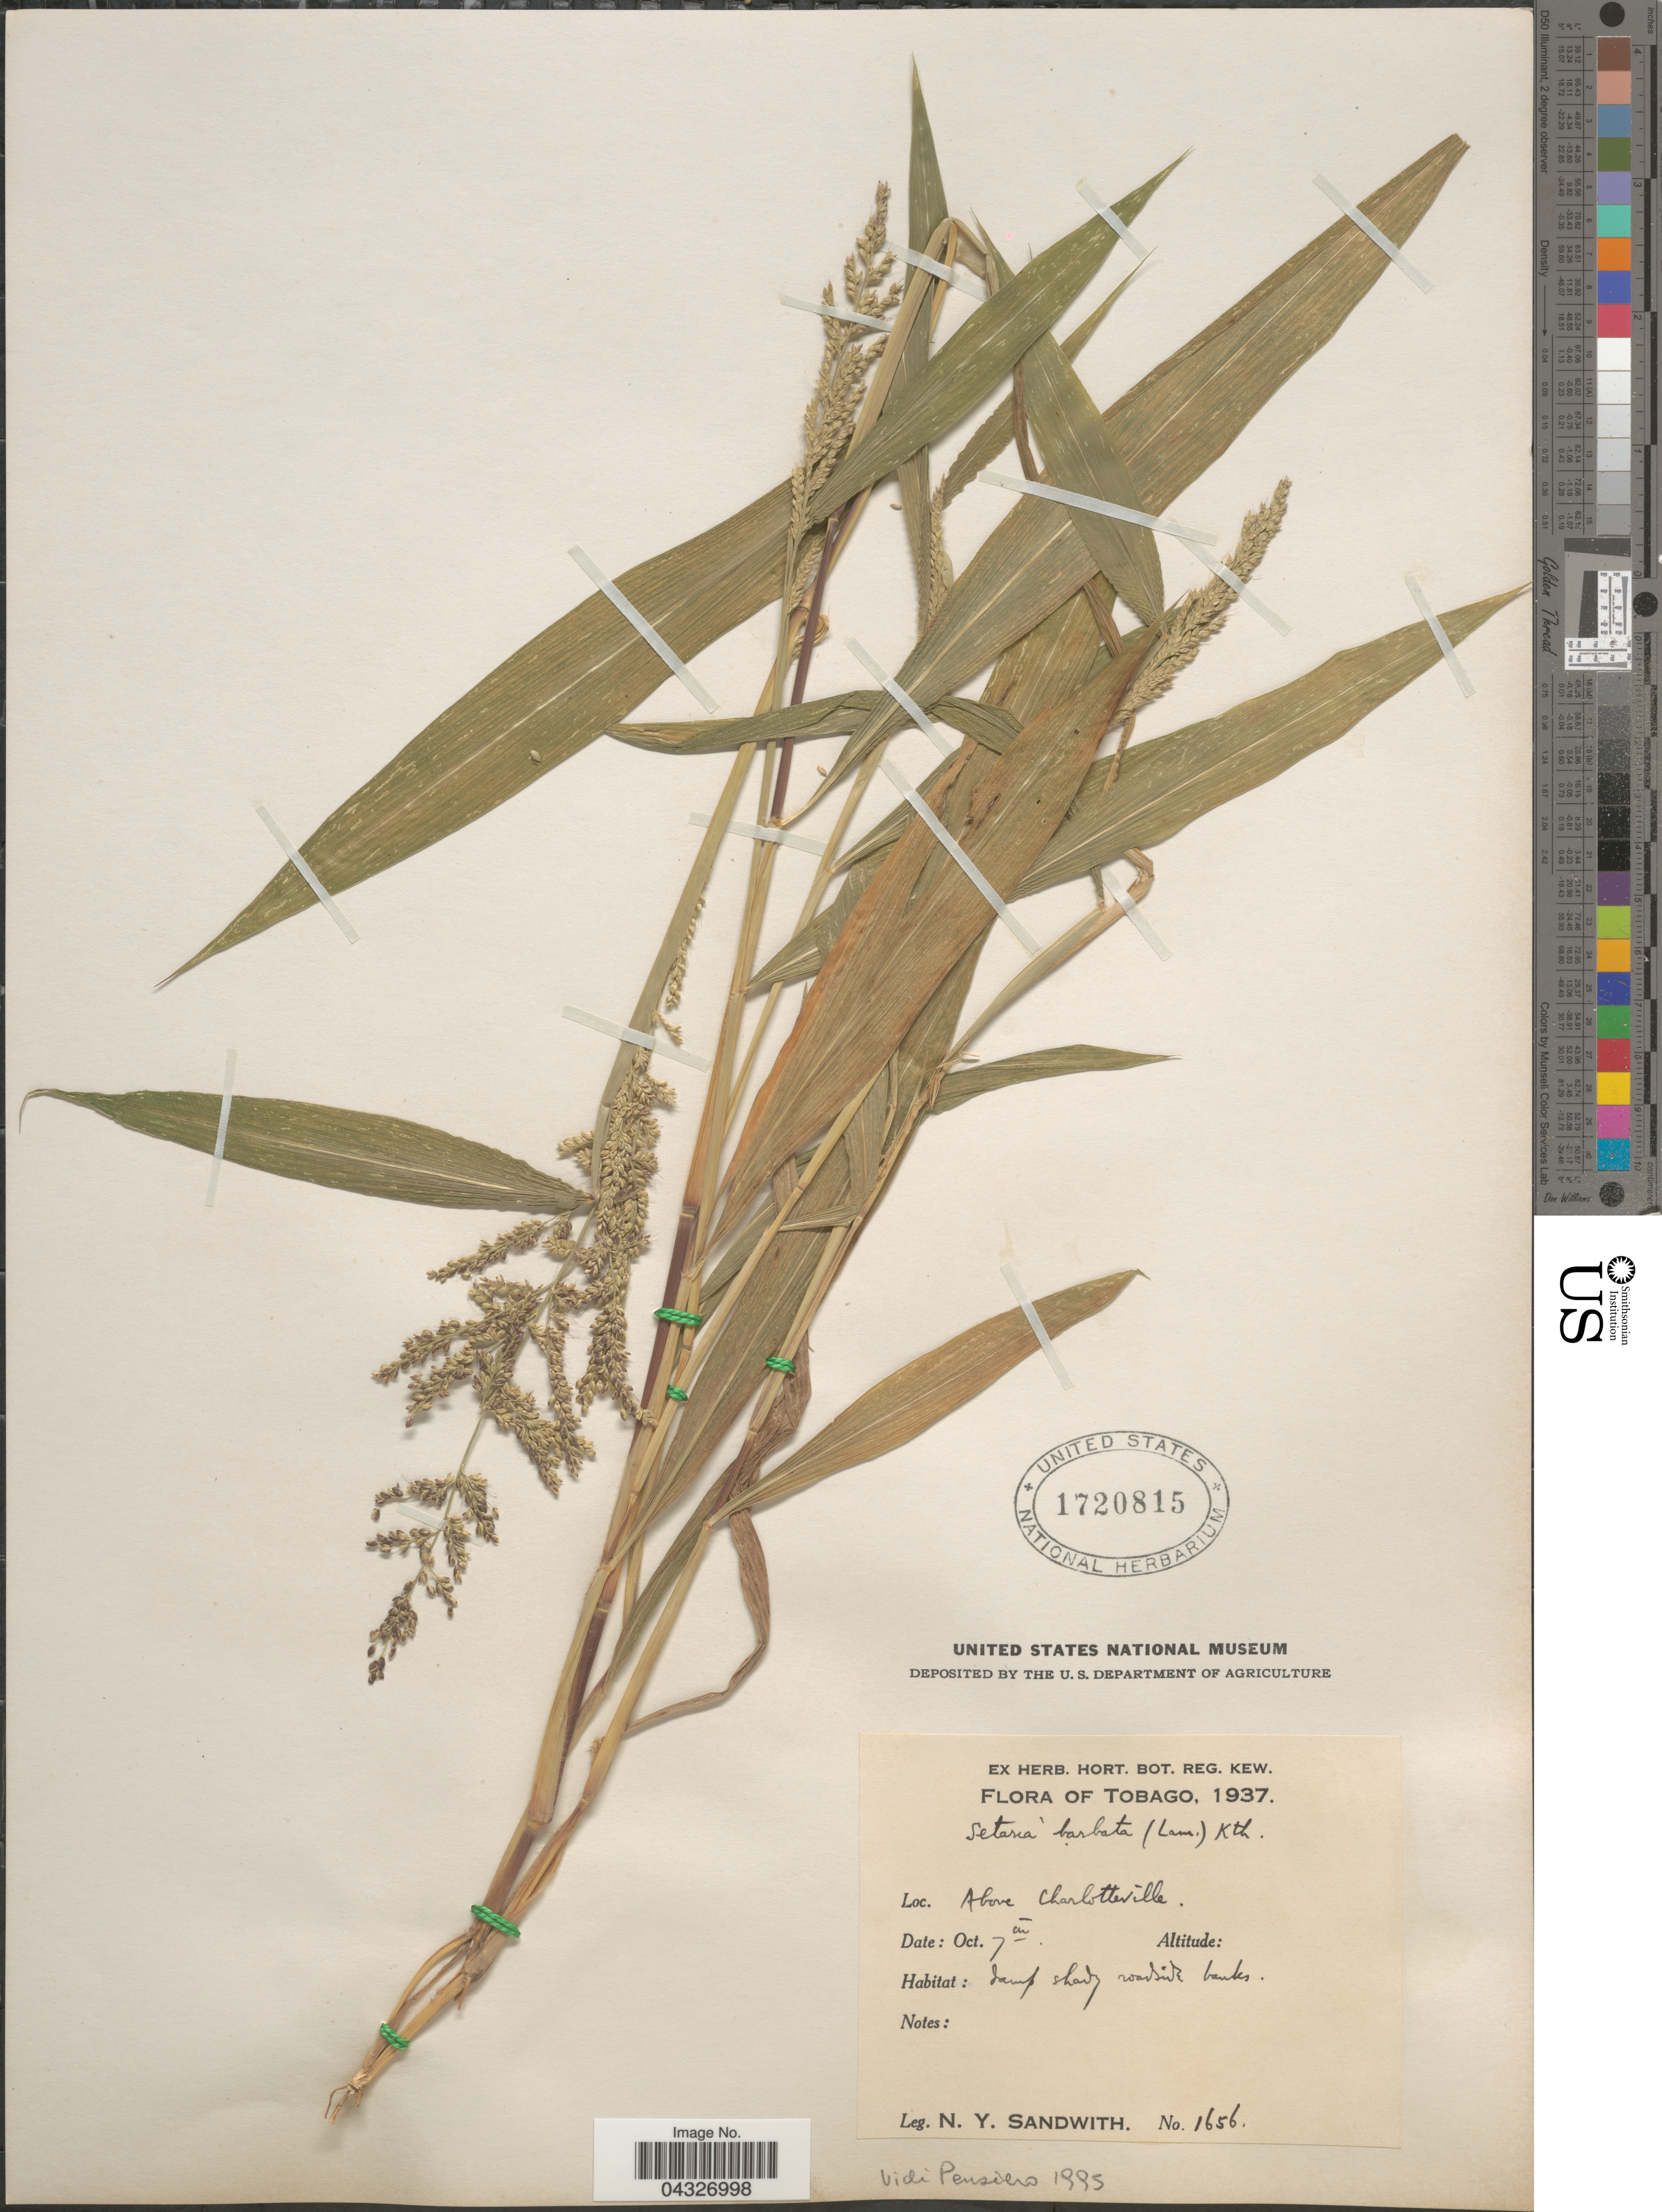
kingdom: Plantae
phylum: Tracheophyta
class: Liliopsida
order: Poales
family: Poaceae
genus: Setaria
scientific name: Setaria barbata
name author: (Lam.) Kunth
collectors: N. Y. Sandwith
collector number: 1656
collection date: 1937-10-07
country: Trinidad and Tobago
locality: Tobago. Above Charlotteville.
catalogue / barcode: US 1720815